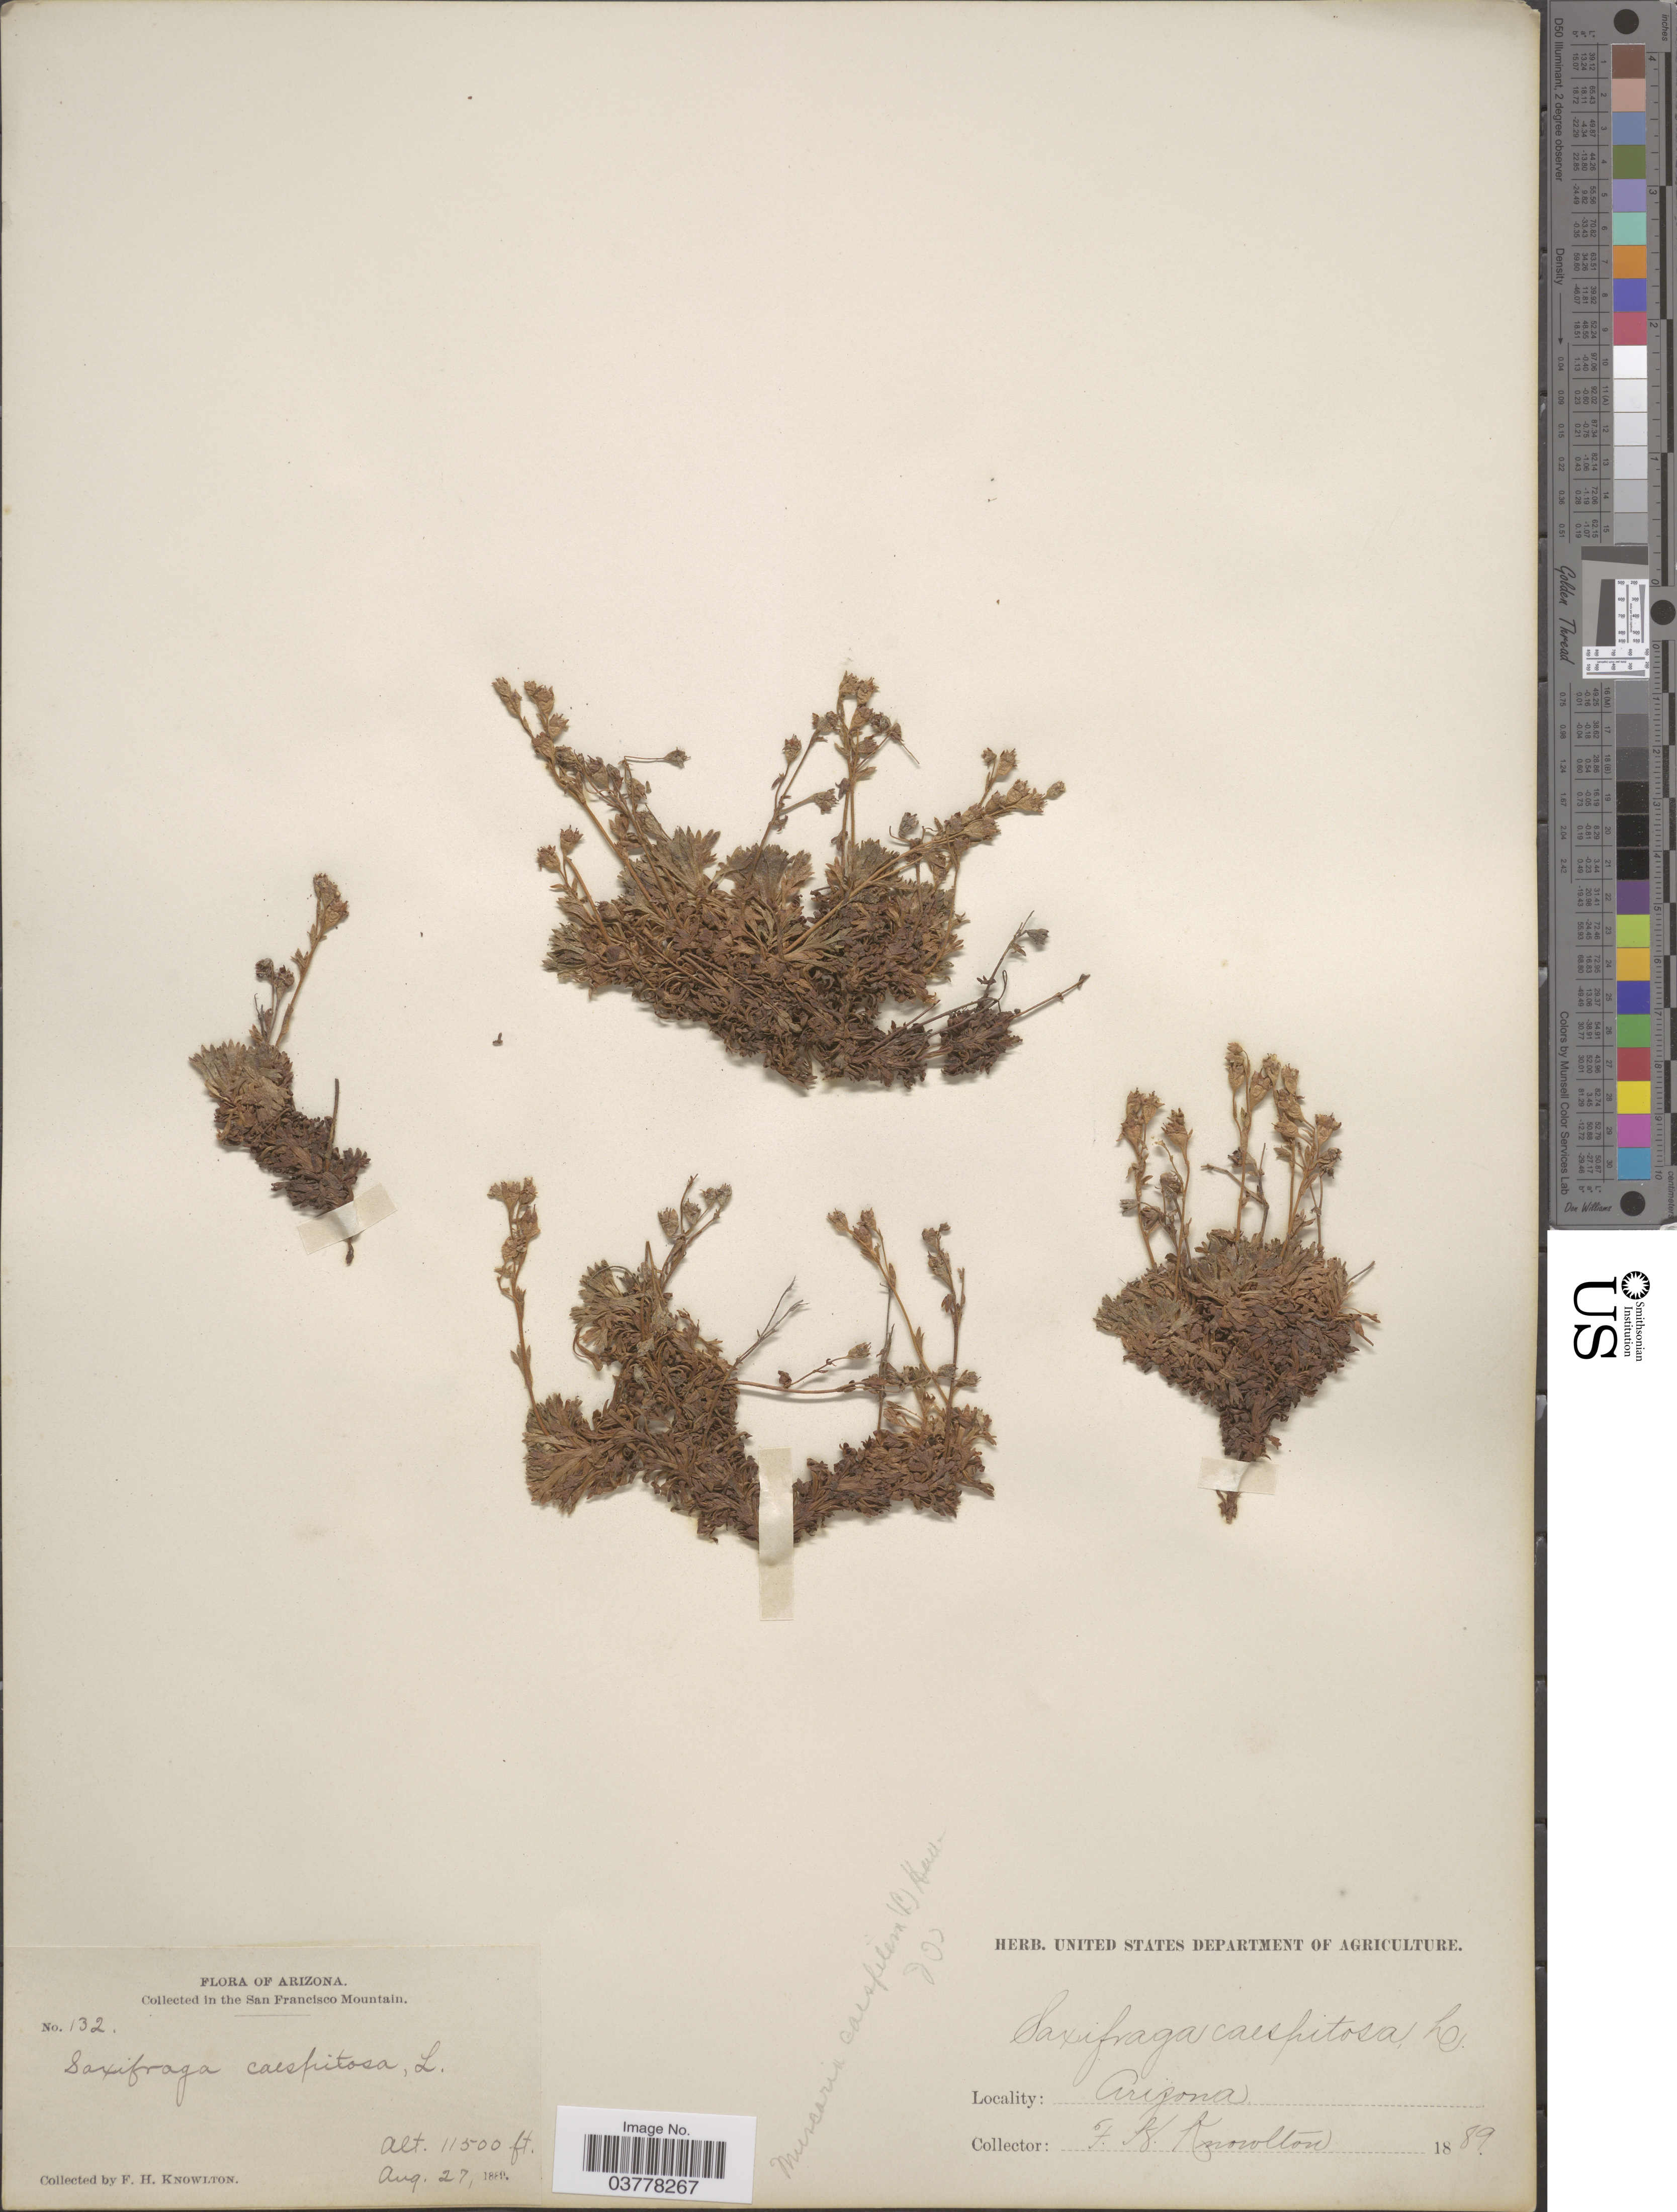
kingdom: Plantae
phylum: Tracheophyta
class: Magnoliopsida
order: Saxifragales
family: Saxifragaceae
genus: Saxifraga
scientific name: Saxifraga caespitosa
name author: L.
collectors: F. H. Knowlton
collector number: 132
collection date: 1889-08-27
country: United States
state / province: Arizona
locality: In the San Francisco Mountain.